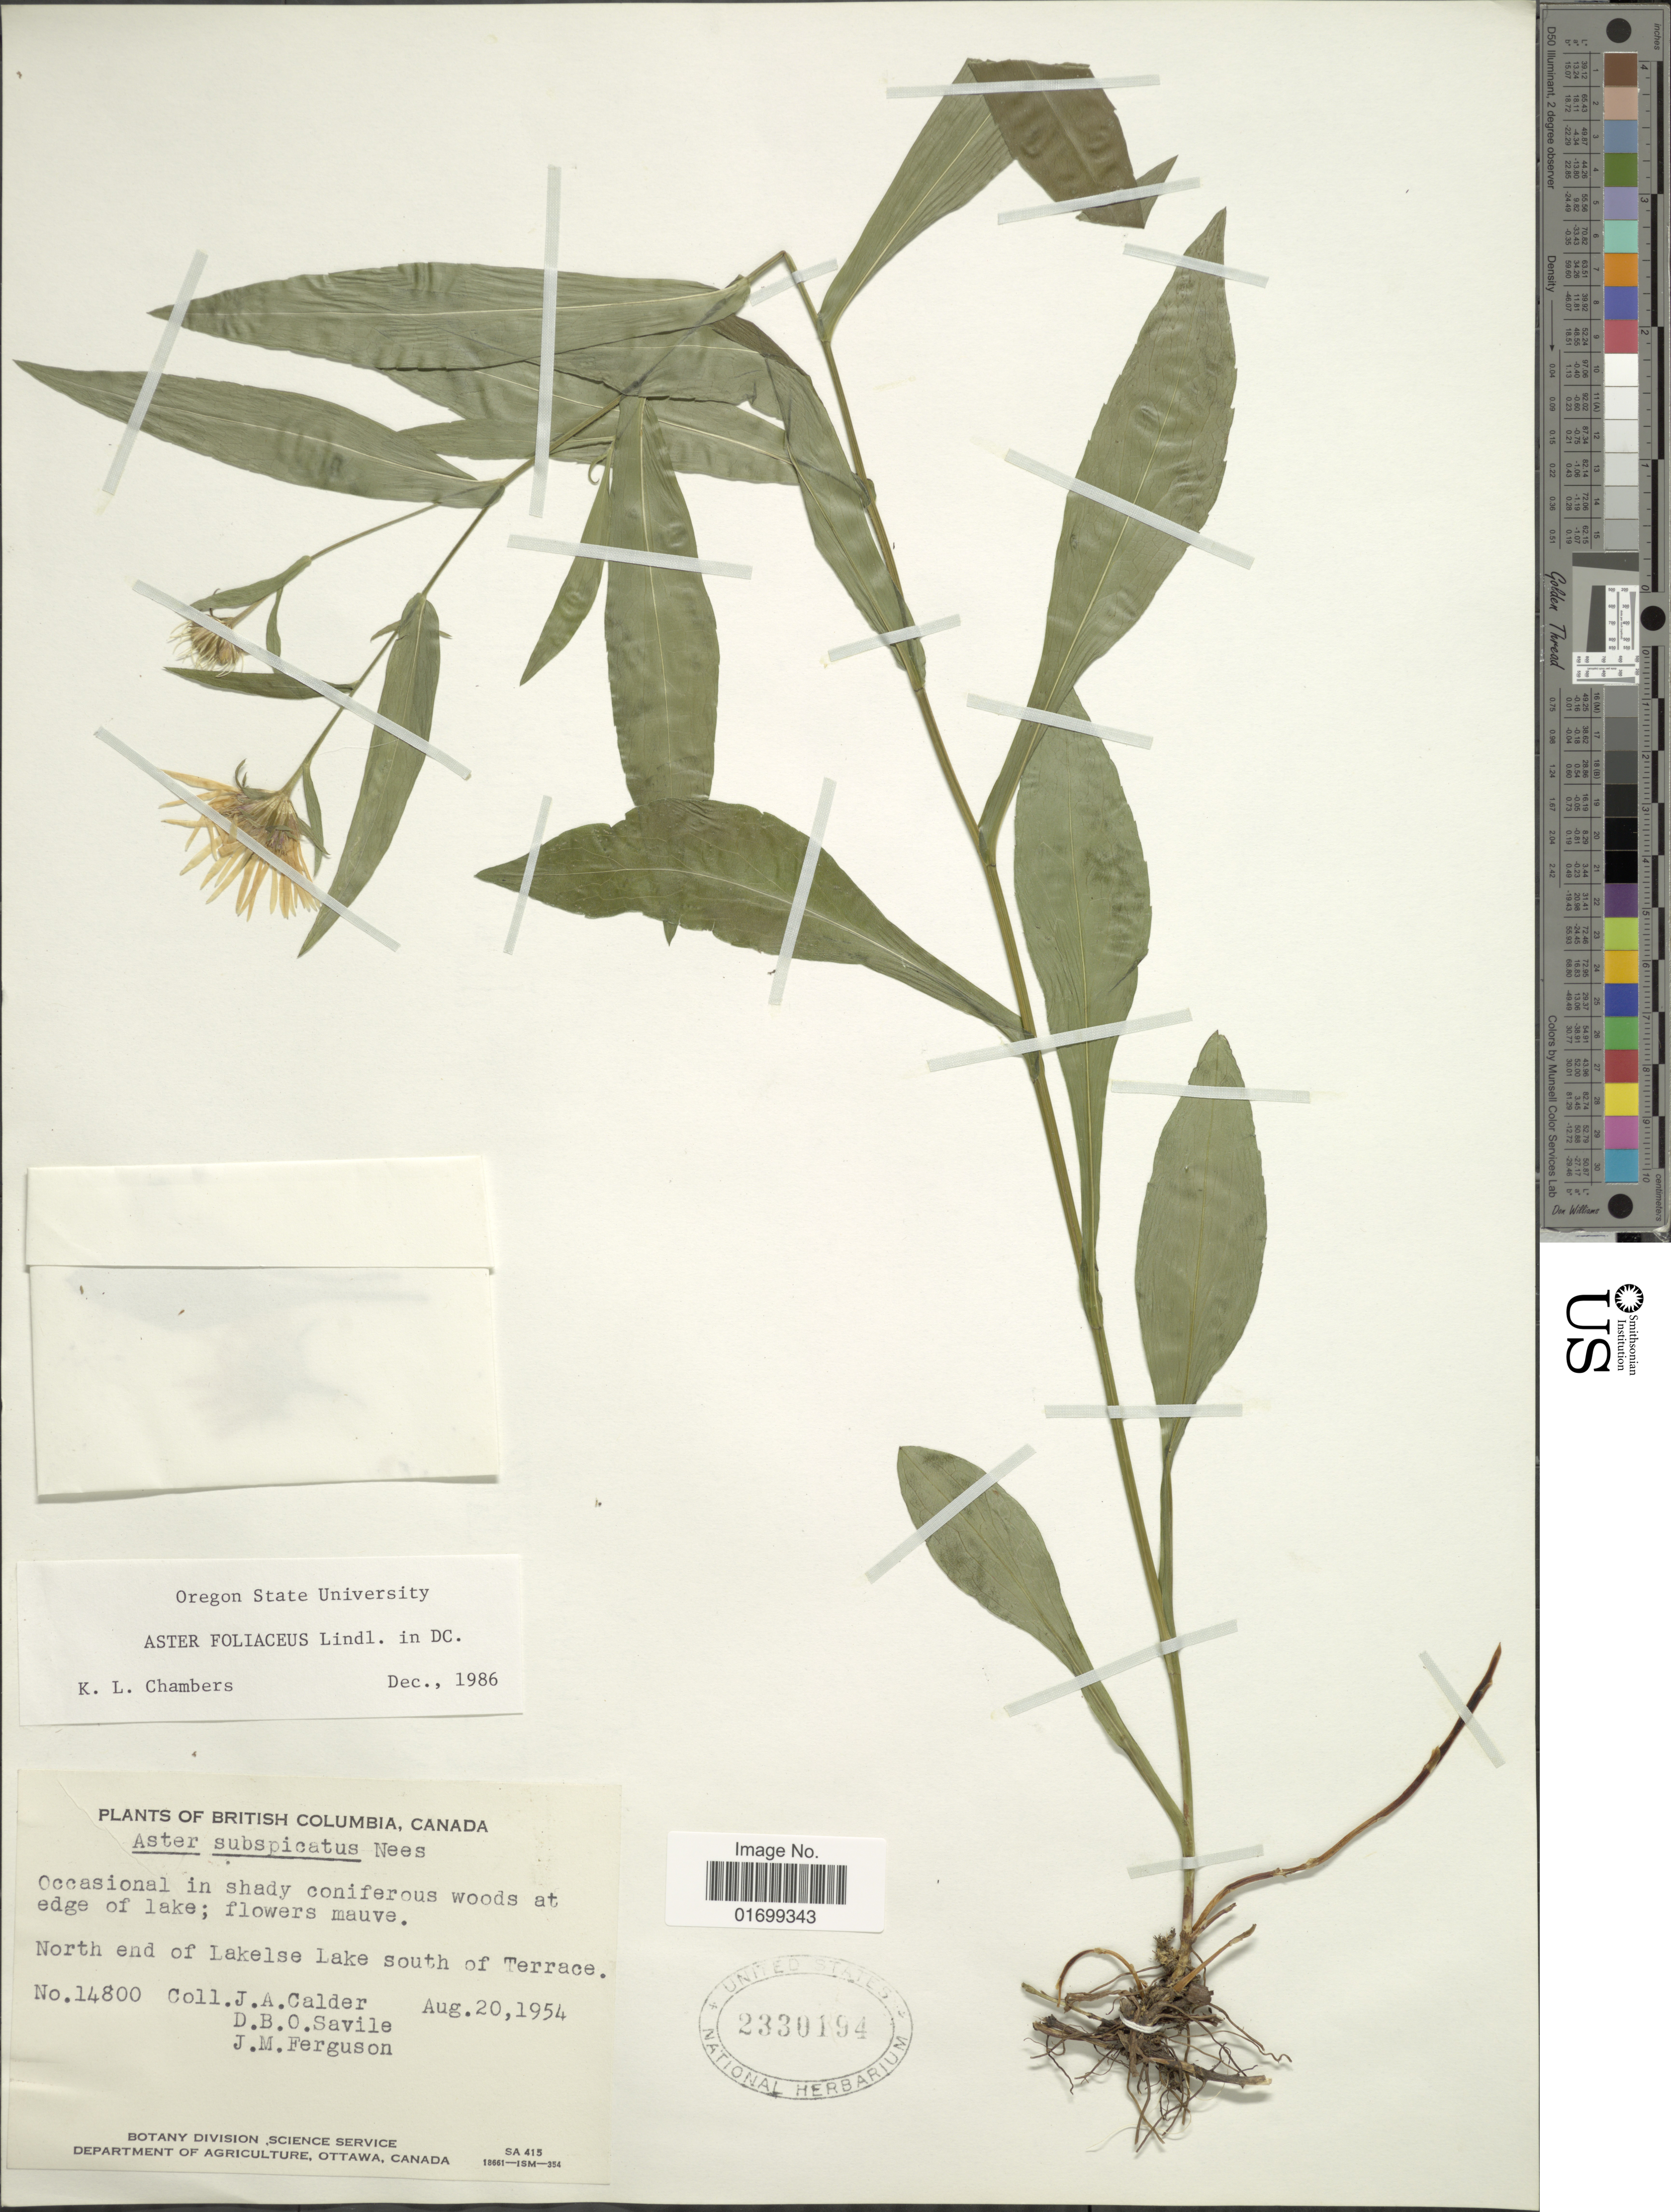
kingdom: Plantae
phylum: Tracheophyta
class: Magnoliopsida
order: Asterales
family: Asteraceae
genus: Symphyotrichum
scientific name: Symphyotrichum foliaceum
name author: (Lindl. ex DC.) G.L. Nesom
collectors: J. A. Calder, D. Savile & J. M. Ferguson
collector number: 14800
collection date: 1954-08-20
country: Canada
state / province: British Columbia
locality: Coniferous woods at edge of lake, north end of Lakelse Lake south of Terrace.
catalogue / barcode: US 2330194